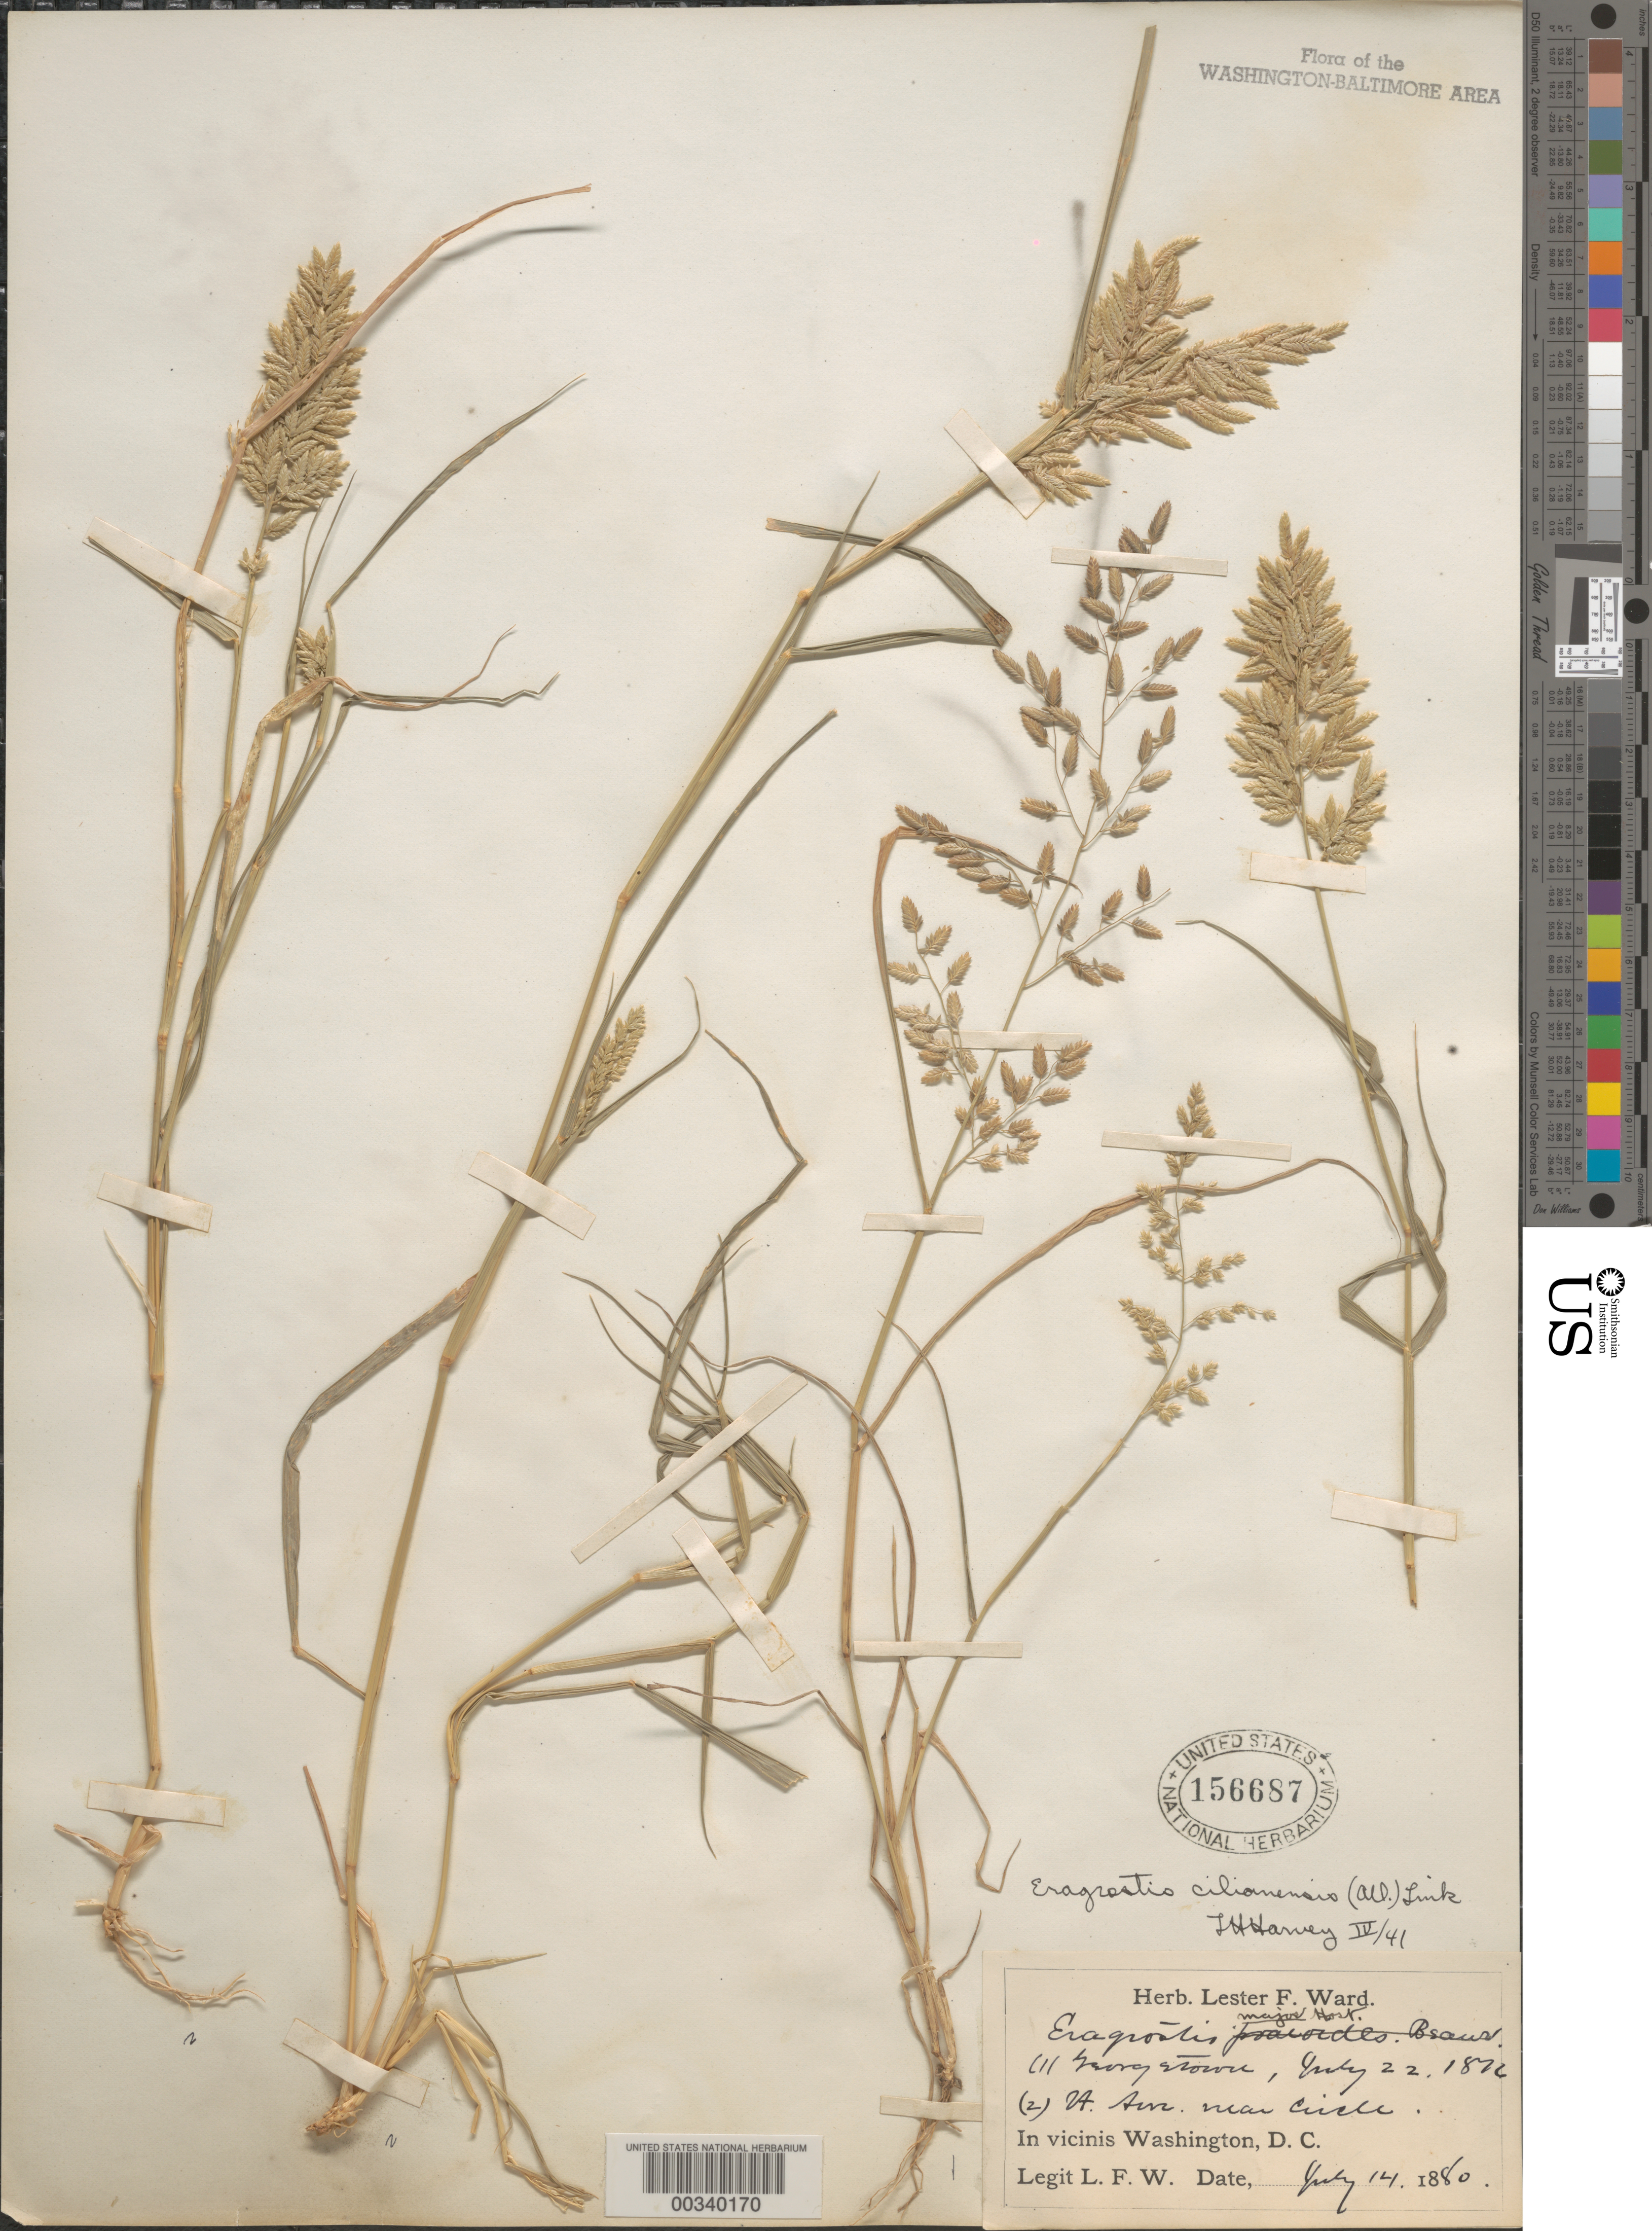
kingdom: Plantae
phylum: Tracheophyta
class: Liliopsida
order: Poales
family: Poaceae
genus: Eragrostis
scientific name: Eragrostis cilianensis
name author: (Bellardi) Vignolo ex Janch.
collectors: L. F. Ward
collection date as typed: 22 Jul 1876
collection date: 1876-07-22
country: United States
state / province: District of Columbia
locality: Georgetown C. and O. Canal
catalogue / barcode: US 156687